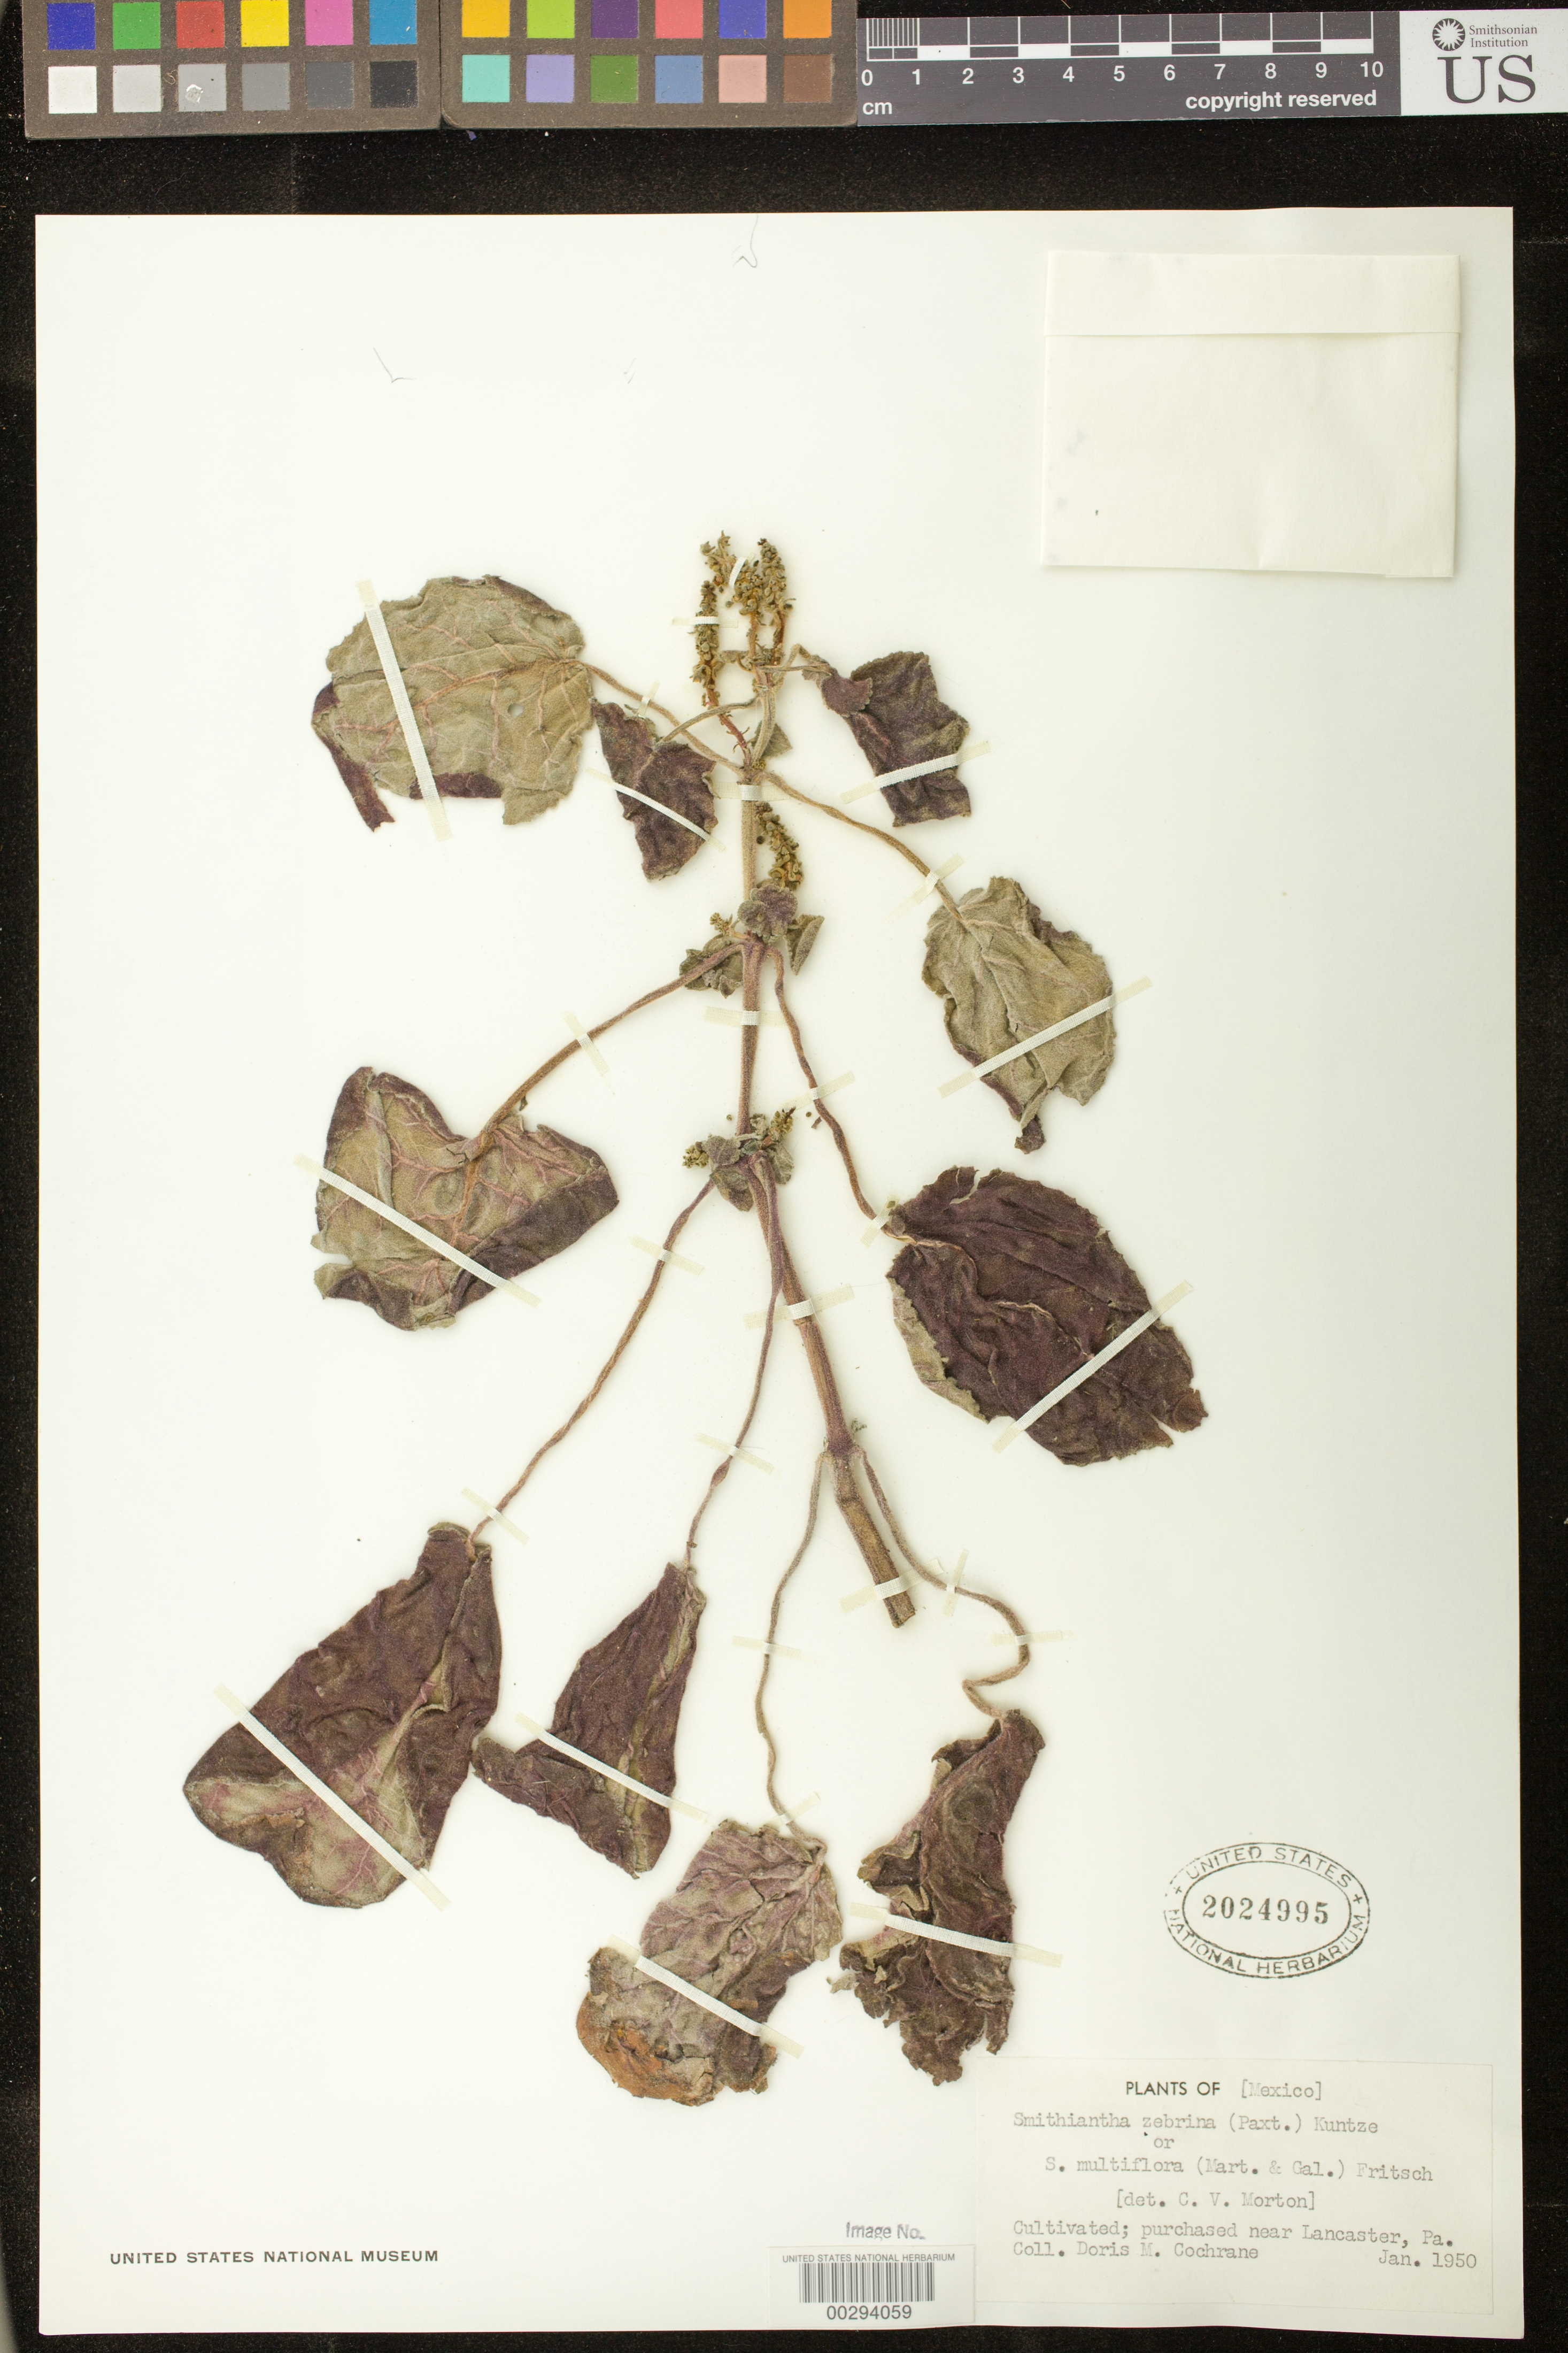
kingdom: Plantae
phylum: Tracheophyta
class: Magnoliopsida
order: Lamiales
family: Gesneriaceae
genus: Smithiantha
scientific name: Smithiantha zebrina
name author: (Paxton) Kuntze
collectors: D. Cochrane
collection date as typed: Jan 1950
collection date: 1950-01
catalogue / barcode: US 2024995